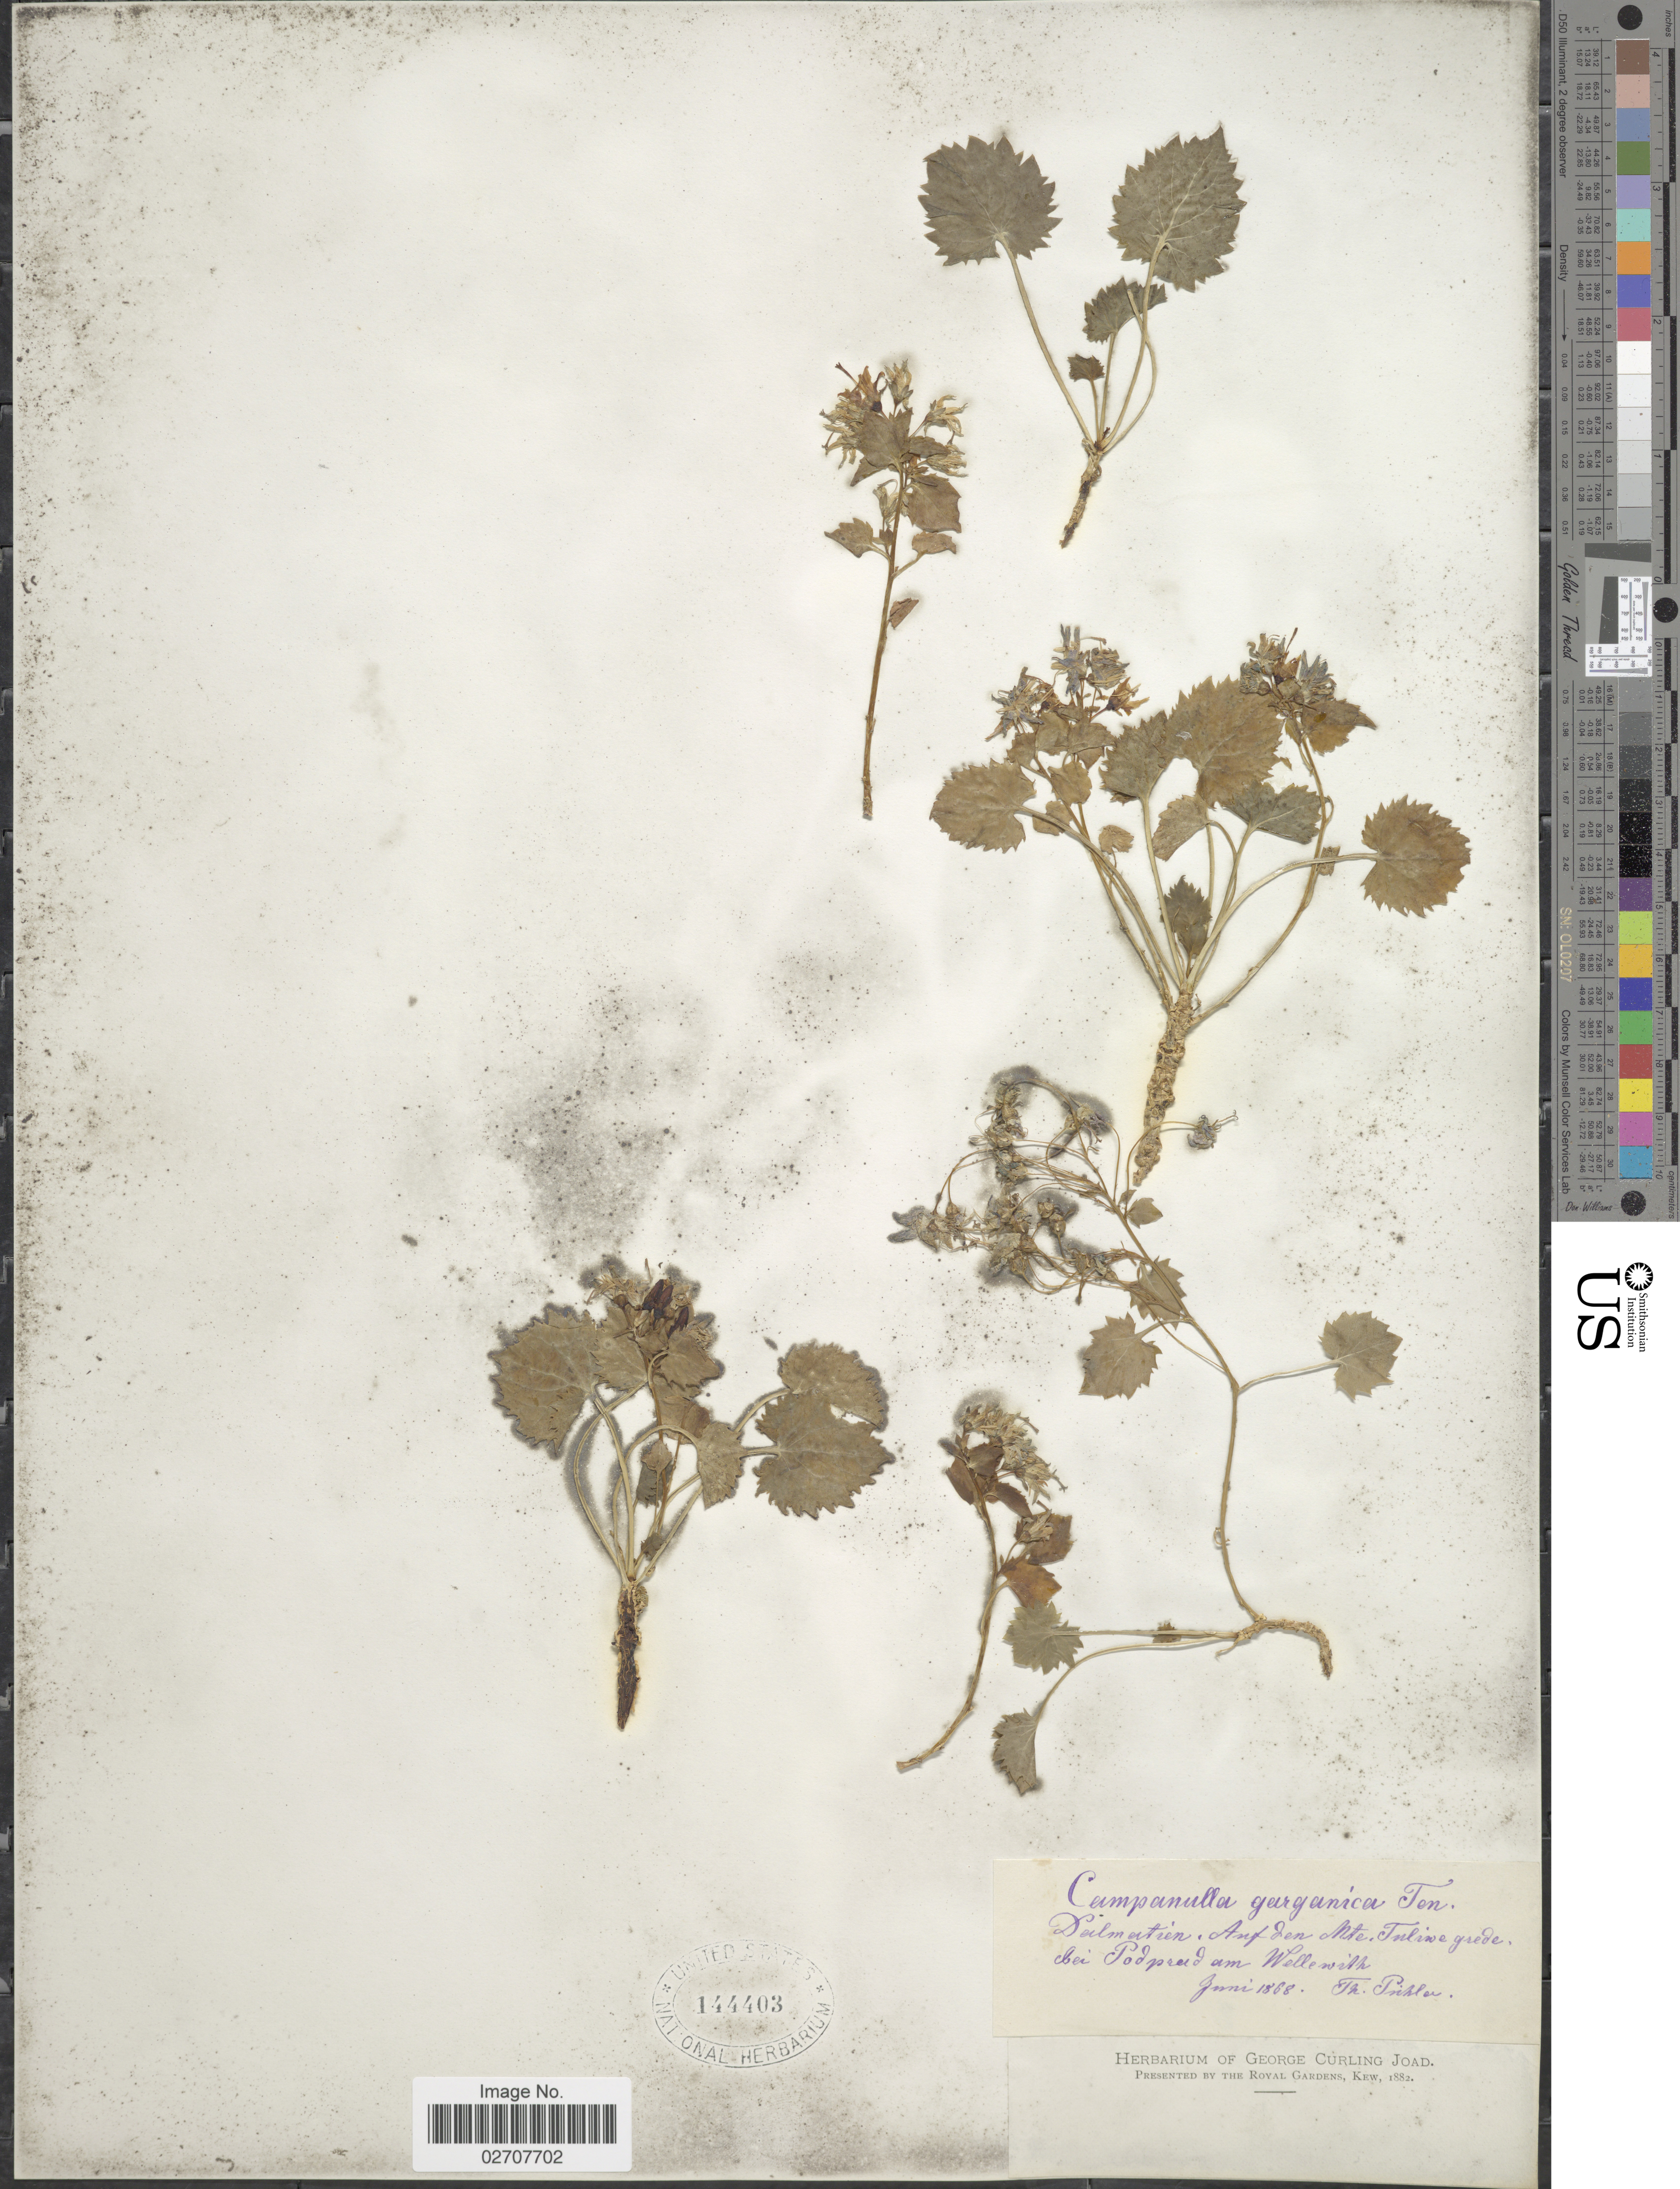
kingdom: Plantae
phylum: Tracheophyta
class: Magnoliopsida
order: Asterales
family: Campanulaceae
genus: Campanula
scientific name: Campanula garganica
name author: Ten.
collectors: T. Pichler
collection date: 1868-06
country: Croatia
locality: Dalmatien. Auf den Mte. Tuliwegrede bei Podprud am Wellewith [interpreted]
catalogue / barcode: US 144403